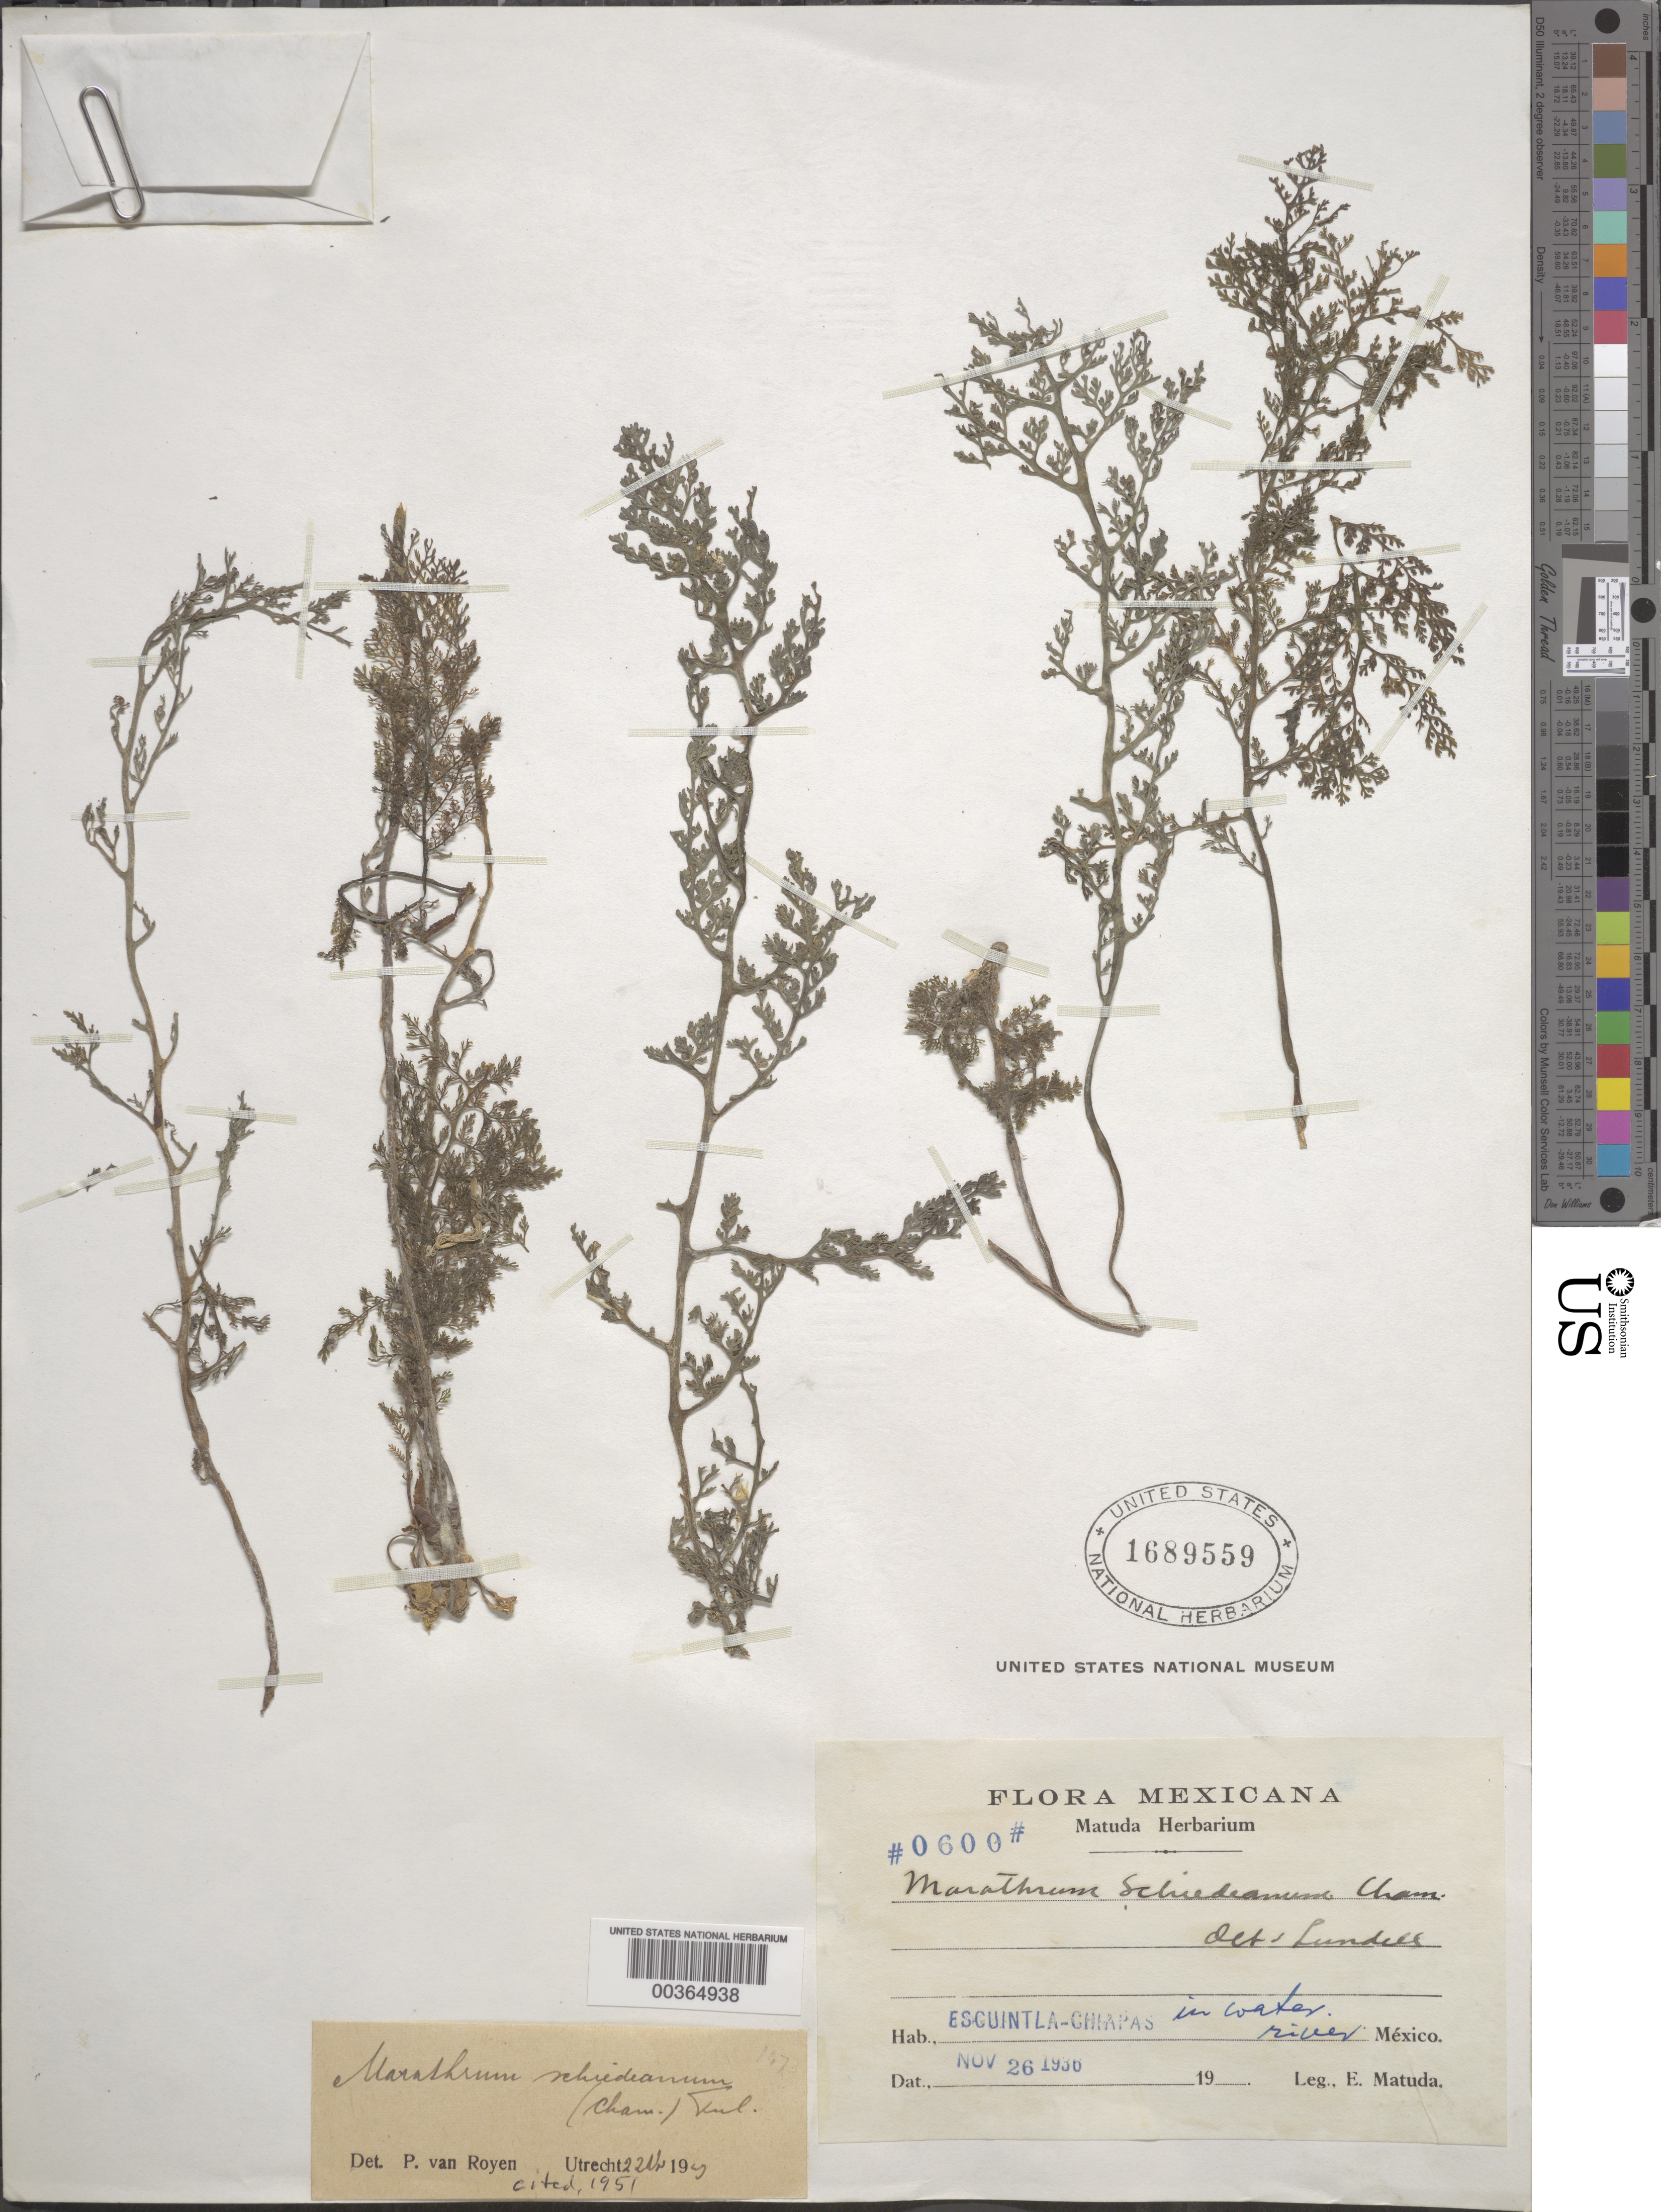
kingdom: Plantae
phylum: Tracheophyta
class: Magnoliopsida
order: Malpighiales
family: Podostemaceae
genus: Marathrum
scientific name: Marathrum schiedeanum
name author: Cham.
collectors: E. Matuda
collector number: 600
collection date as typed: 26 Nov 1936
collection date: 1936-11-26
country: Mexico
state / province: Chiapas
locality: Escuintla-chiapas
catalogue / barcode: US 1689559